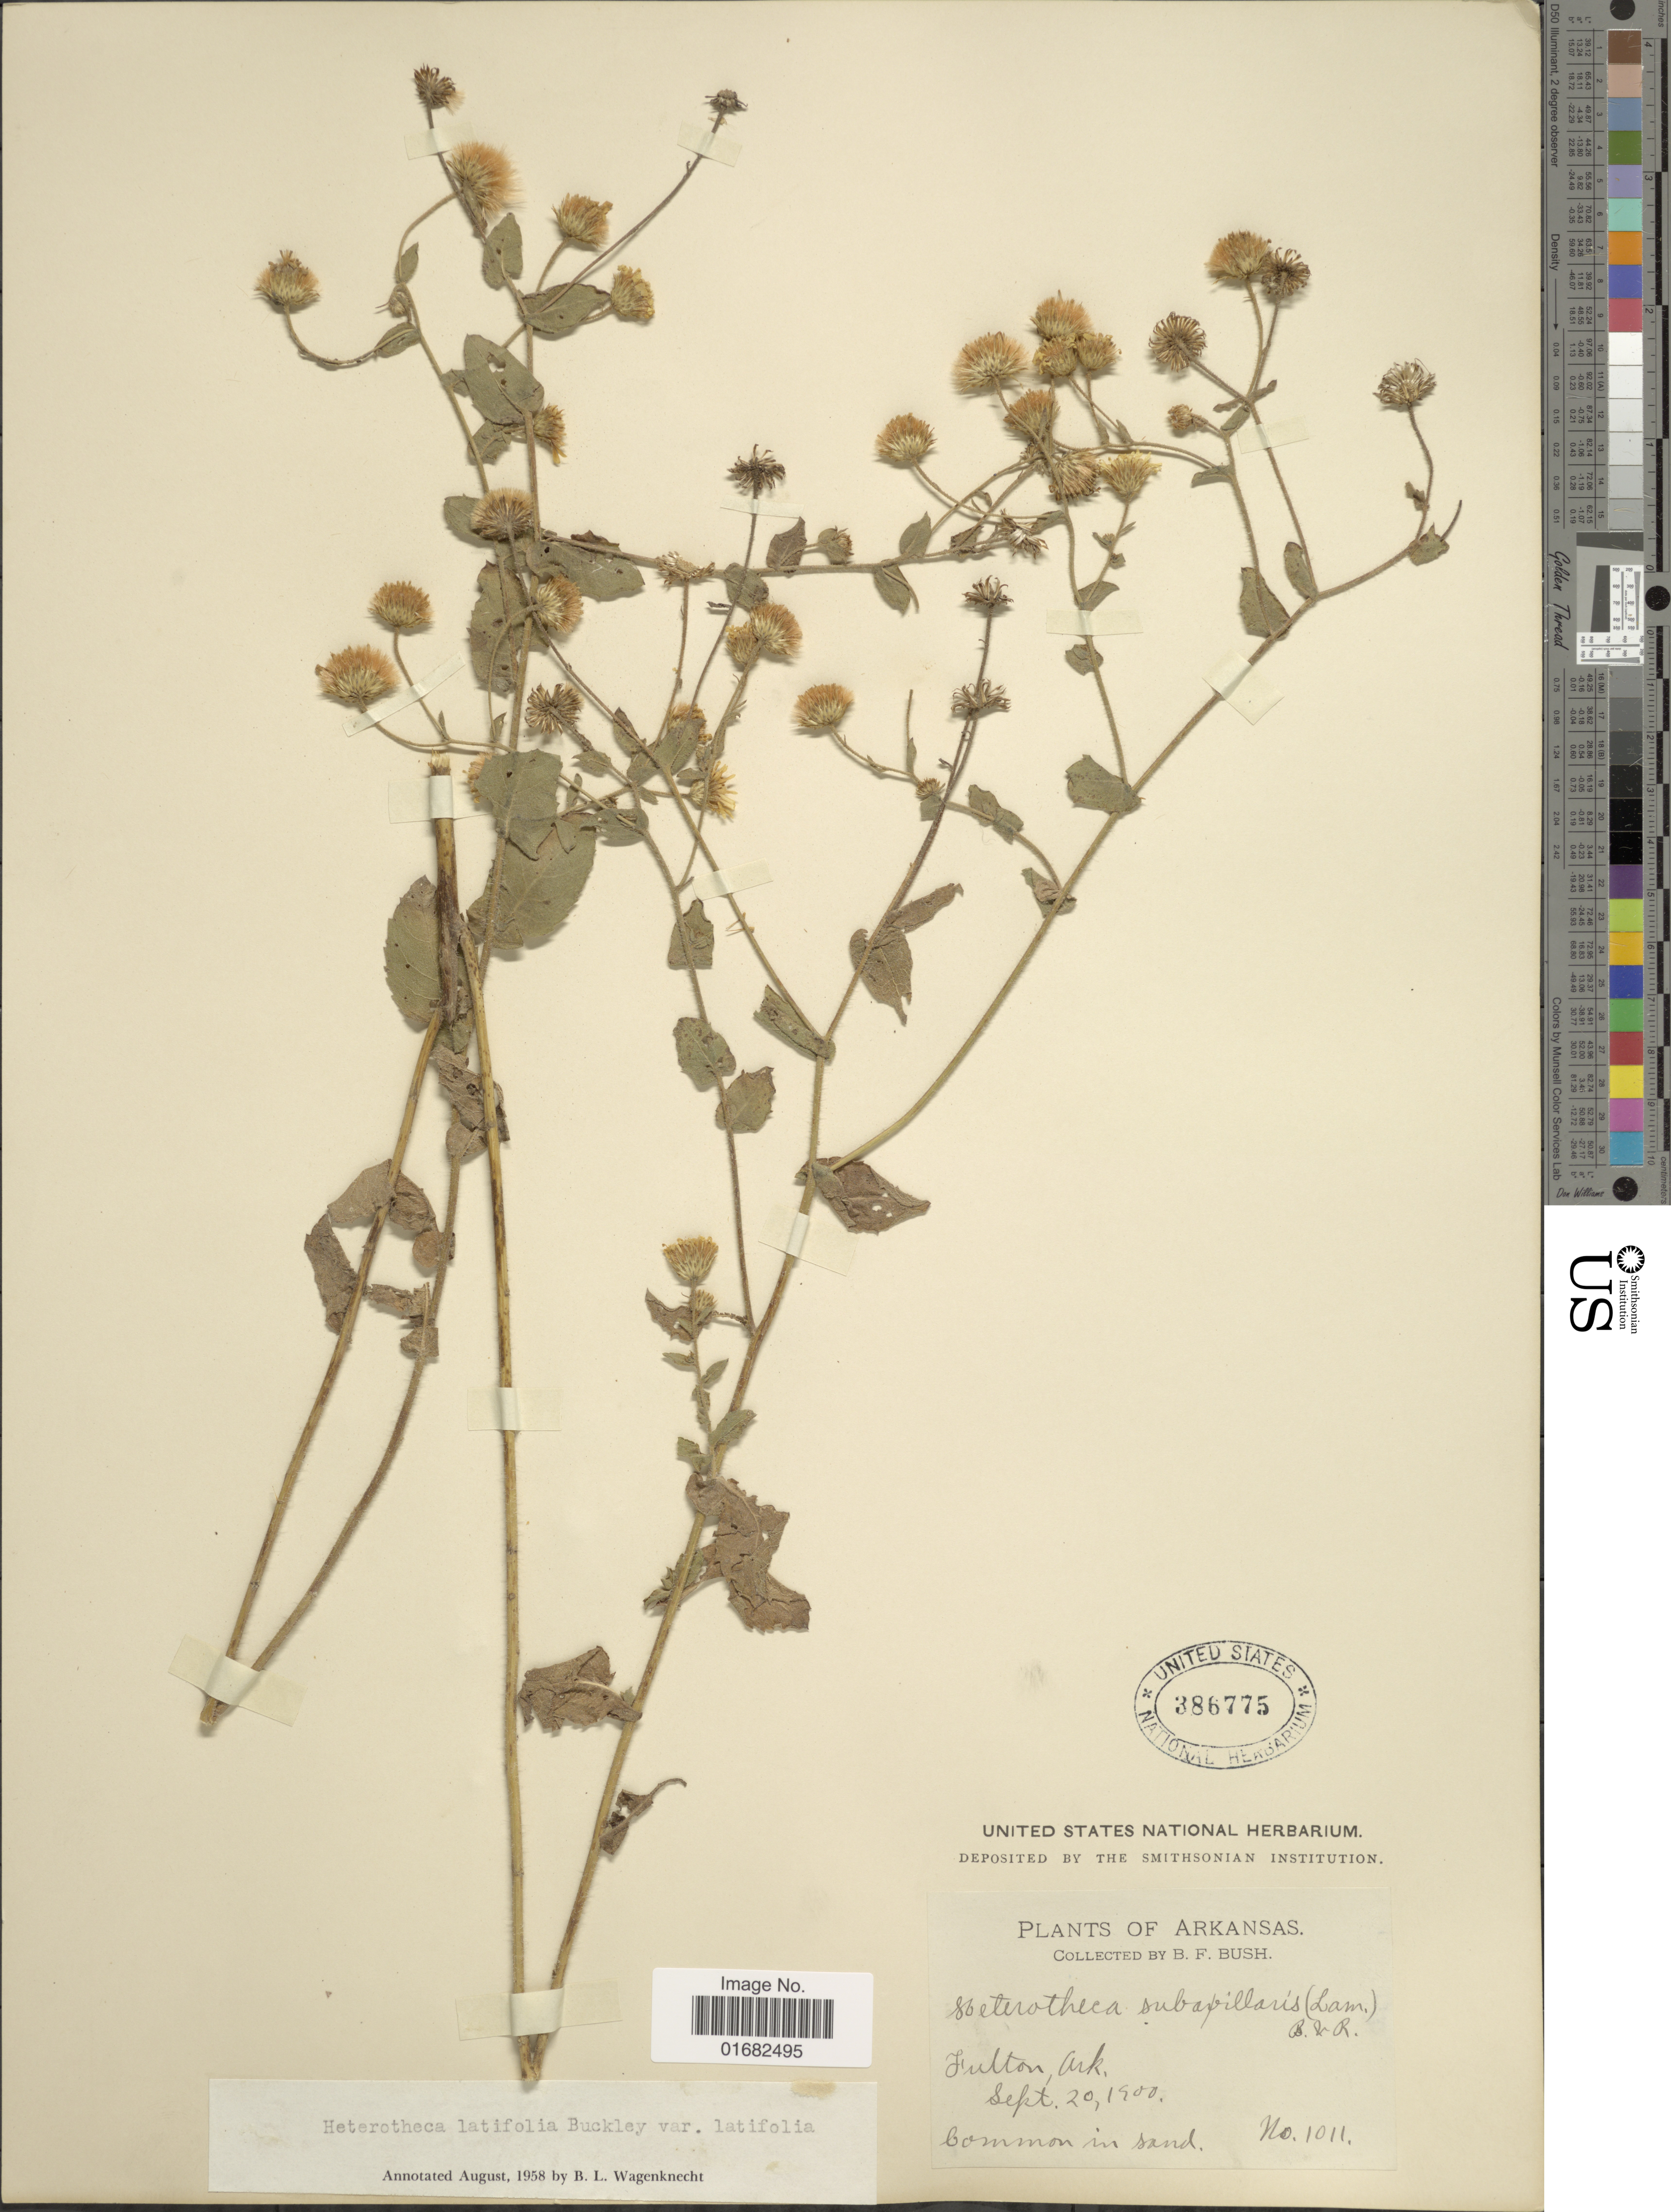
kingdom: Plantae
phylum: Tracheophyta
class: Magnoliopsida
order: Asterales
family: Asteraceae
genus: Heterotheca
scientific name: Heterotheca latifolia var. latifolia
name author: Buckley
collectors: B. F. Bush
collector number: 1011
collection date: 1900-09-20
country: United States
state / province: Arkansas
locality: Futton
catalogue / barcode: US 386775